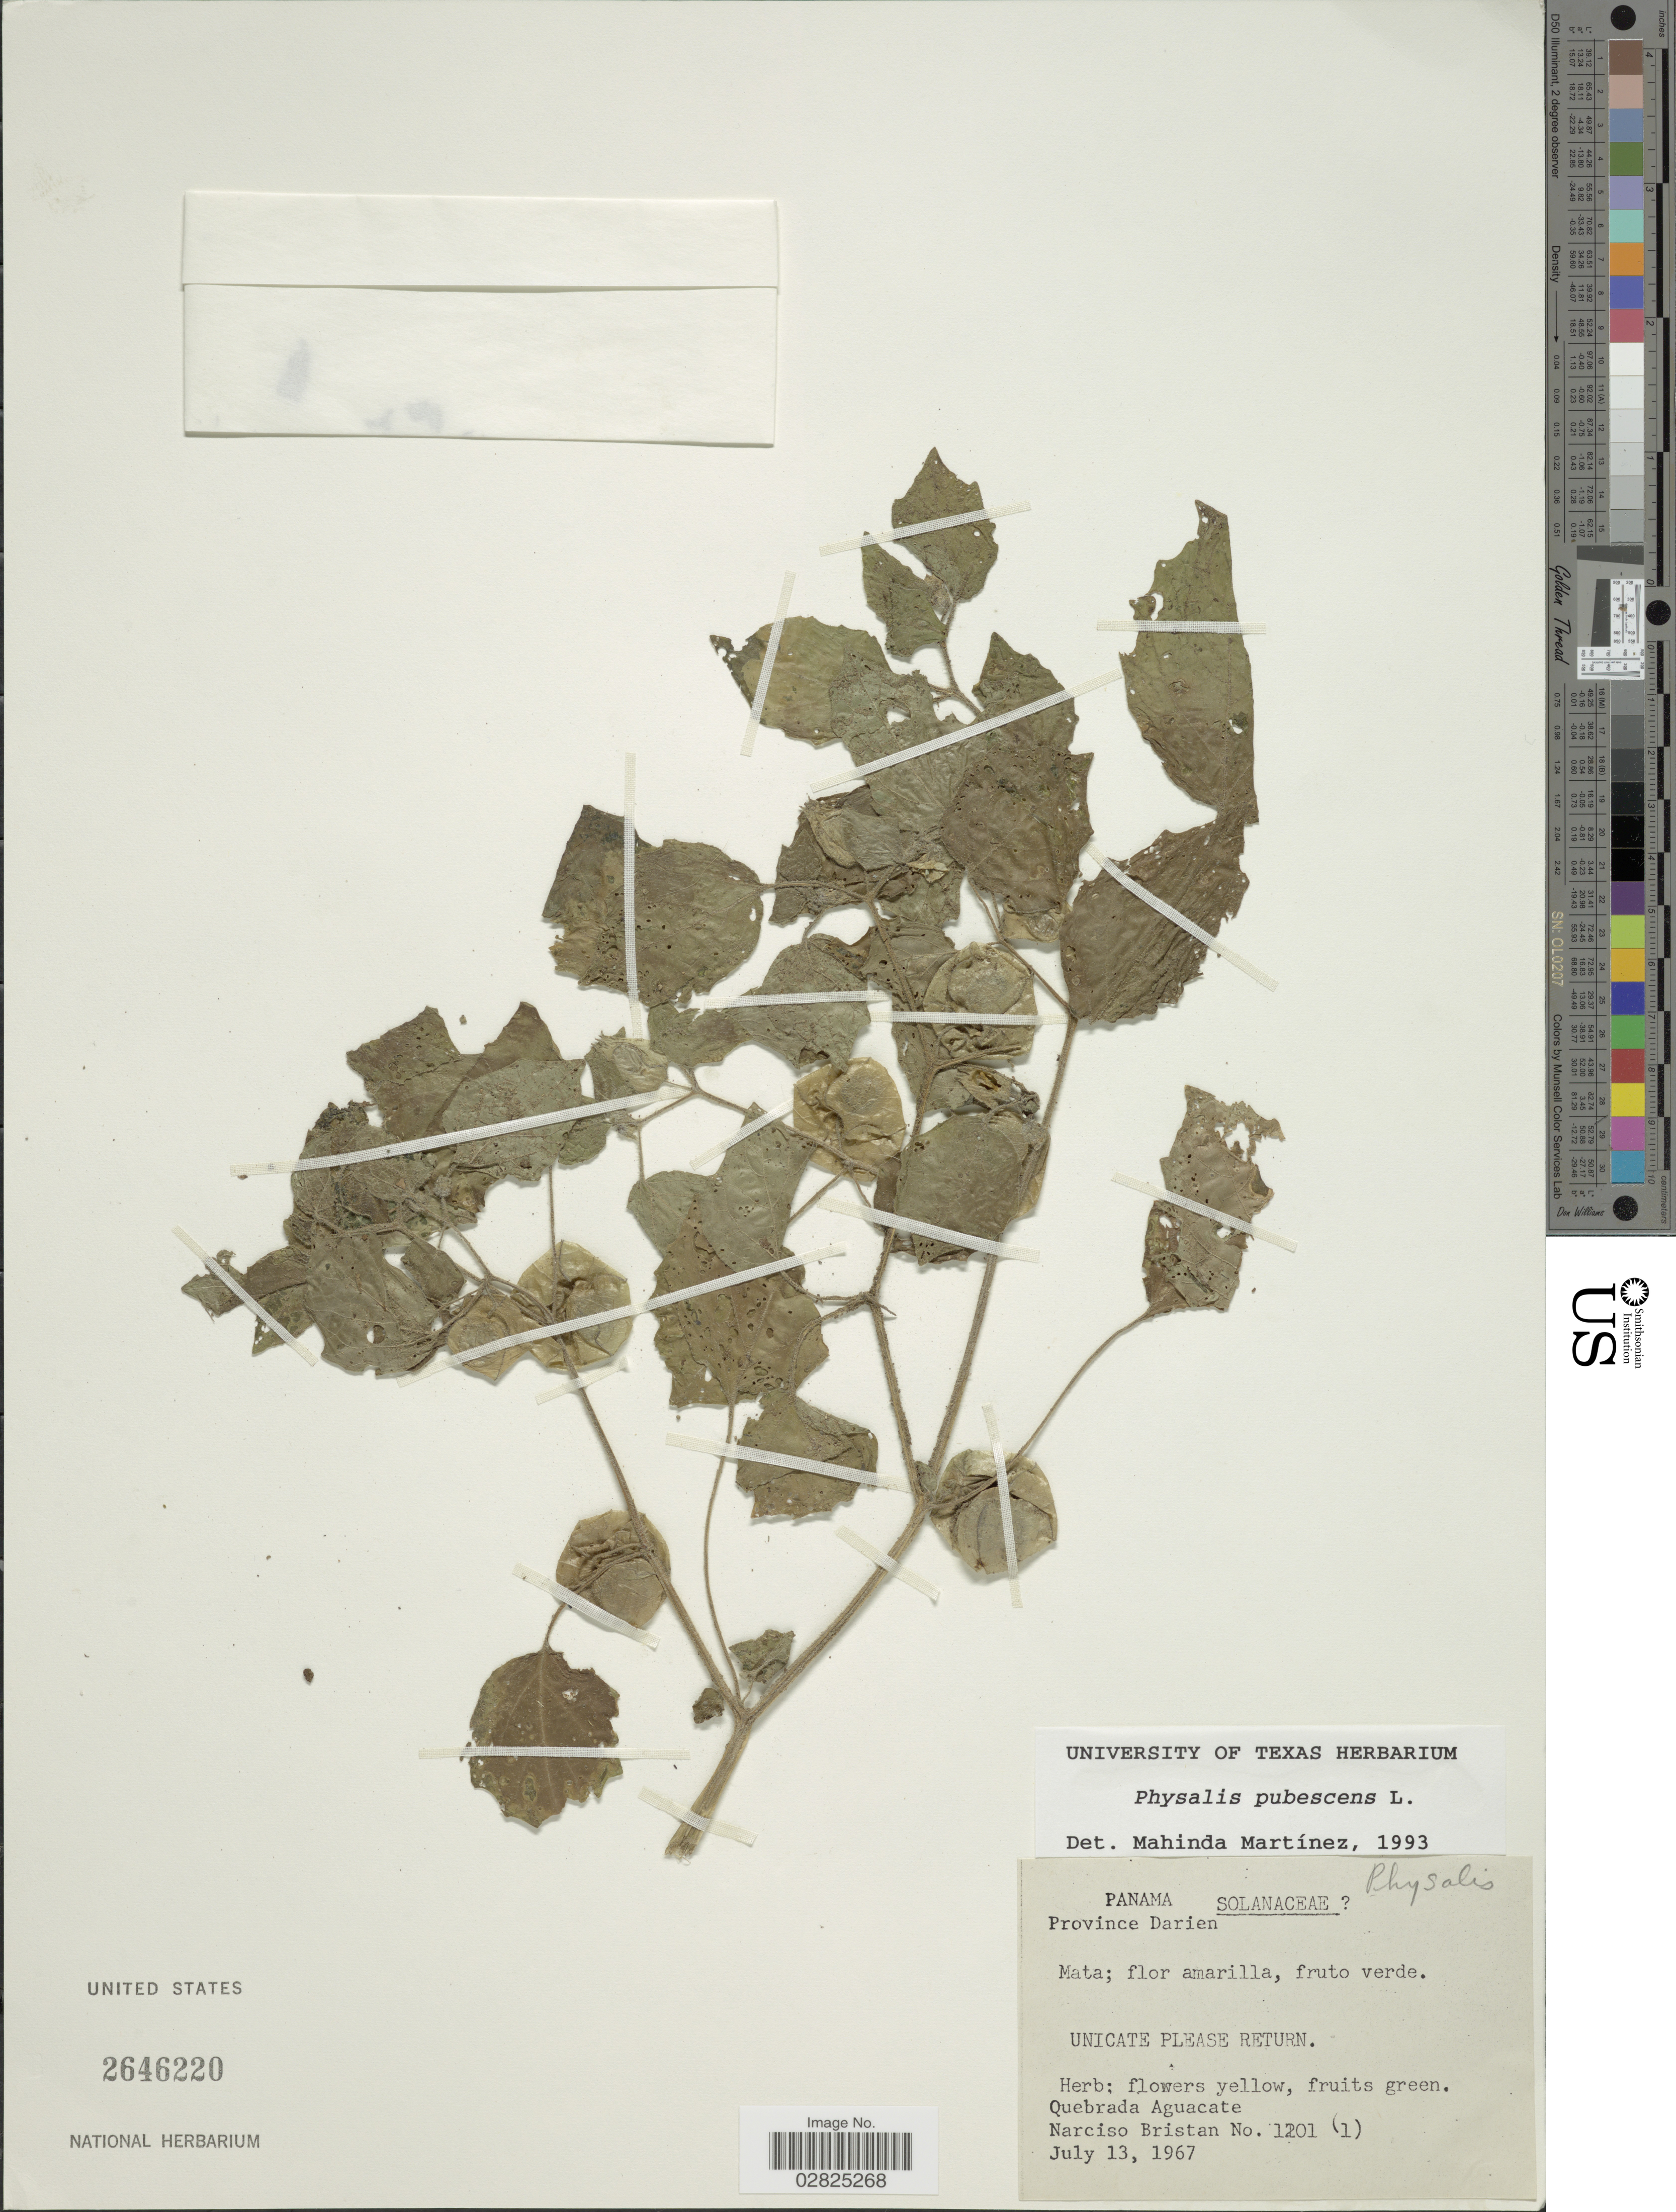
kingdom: Plantae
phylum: Tracheophyta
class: Magnoliopsida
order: Solanales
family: Solanaceae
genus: Physalis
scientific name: Physalis pubescens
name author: L.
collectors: N. Bristan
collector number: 1201 (1)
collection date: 1967-07-13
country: Panama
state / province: Darién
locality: Quebrada Aguacate.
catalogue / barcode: US 2646220